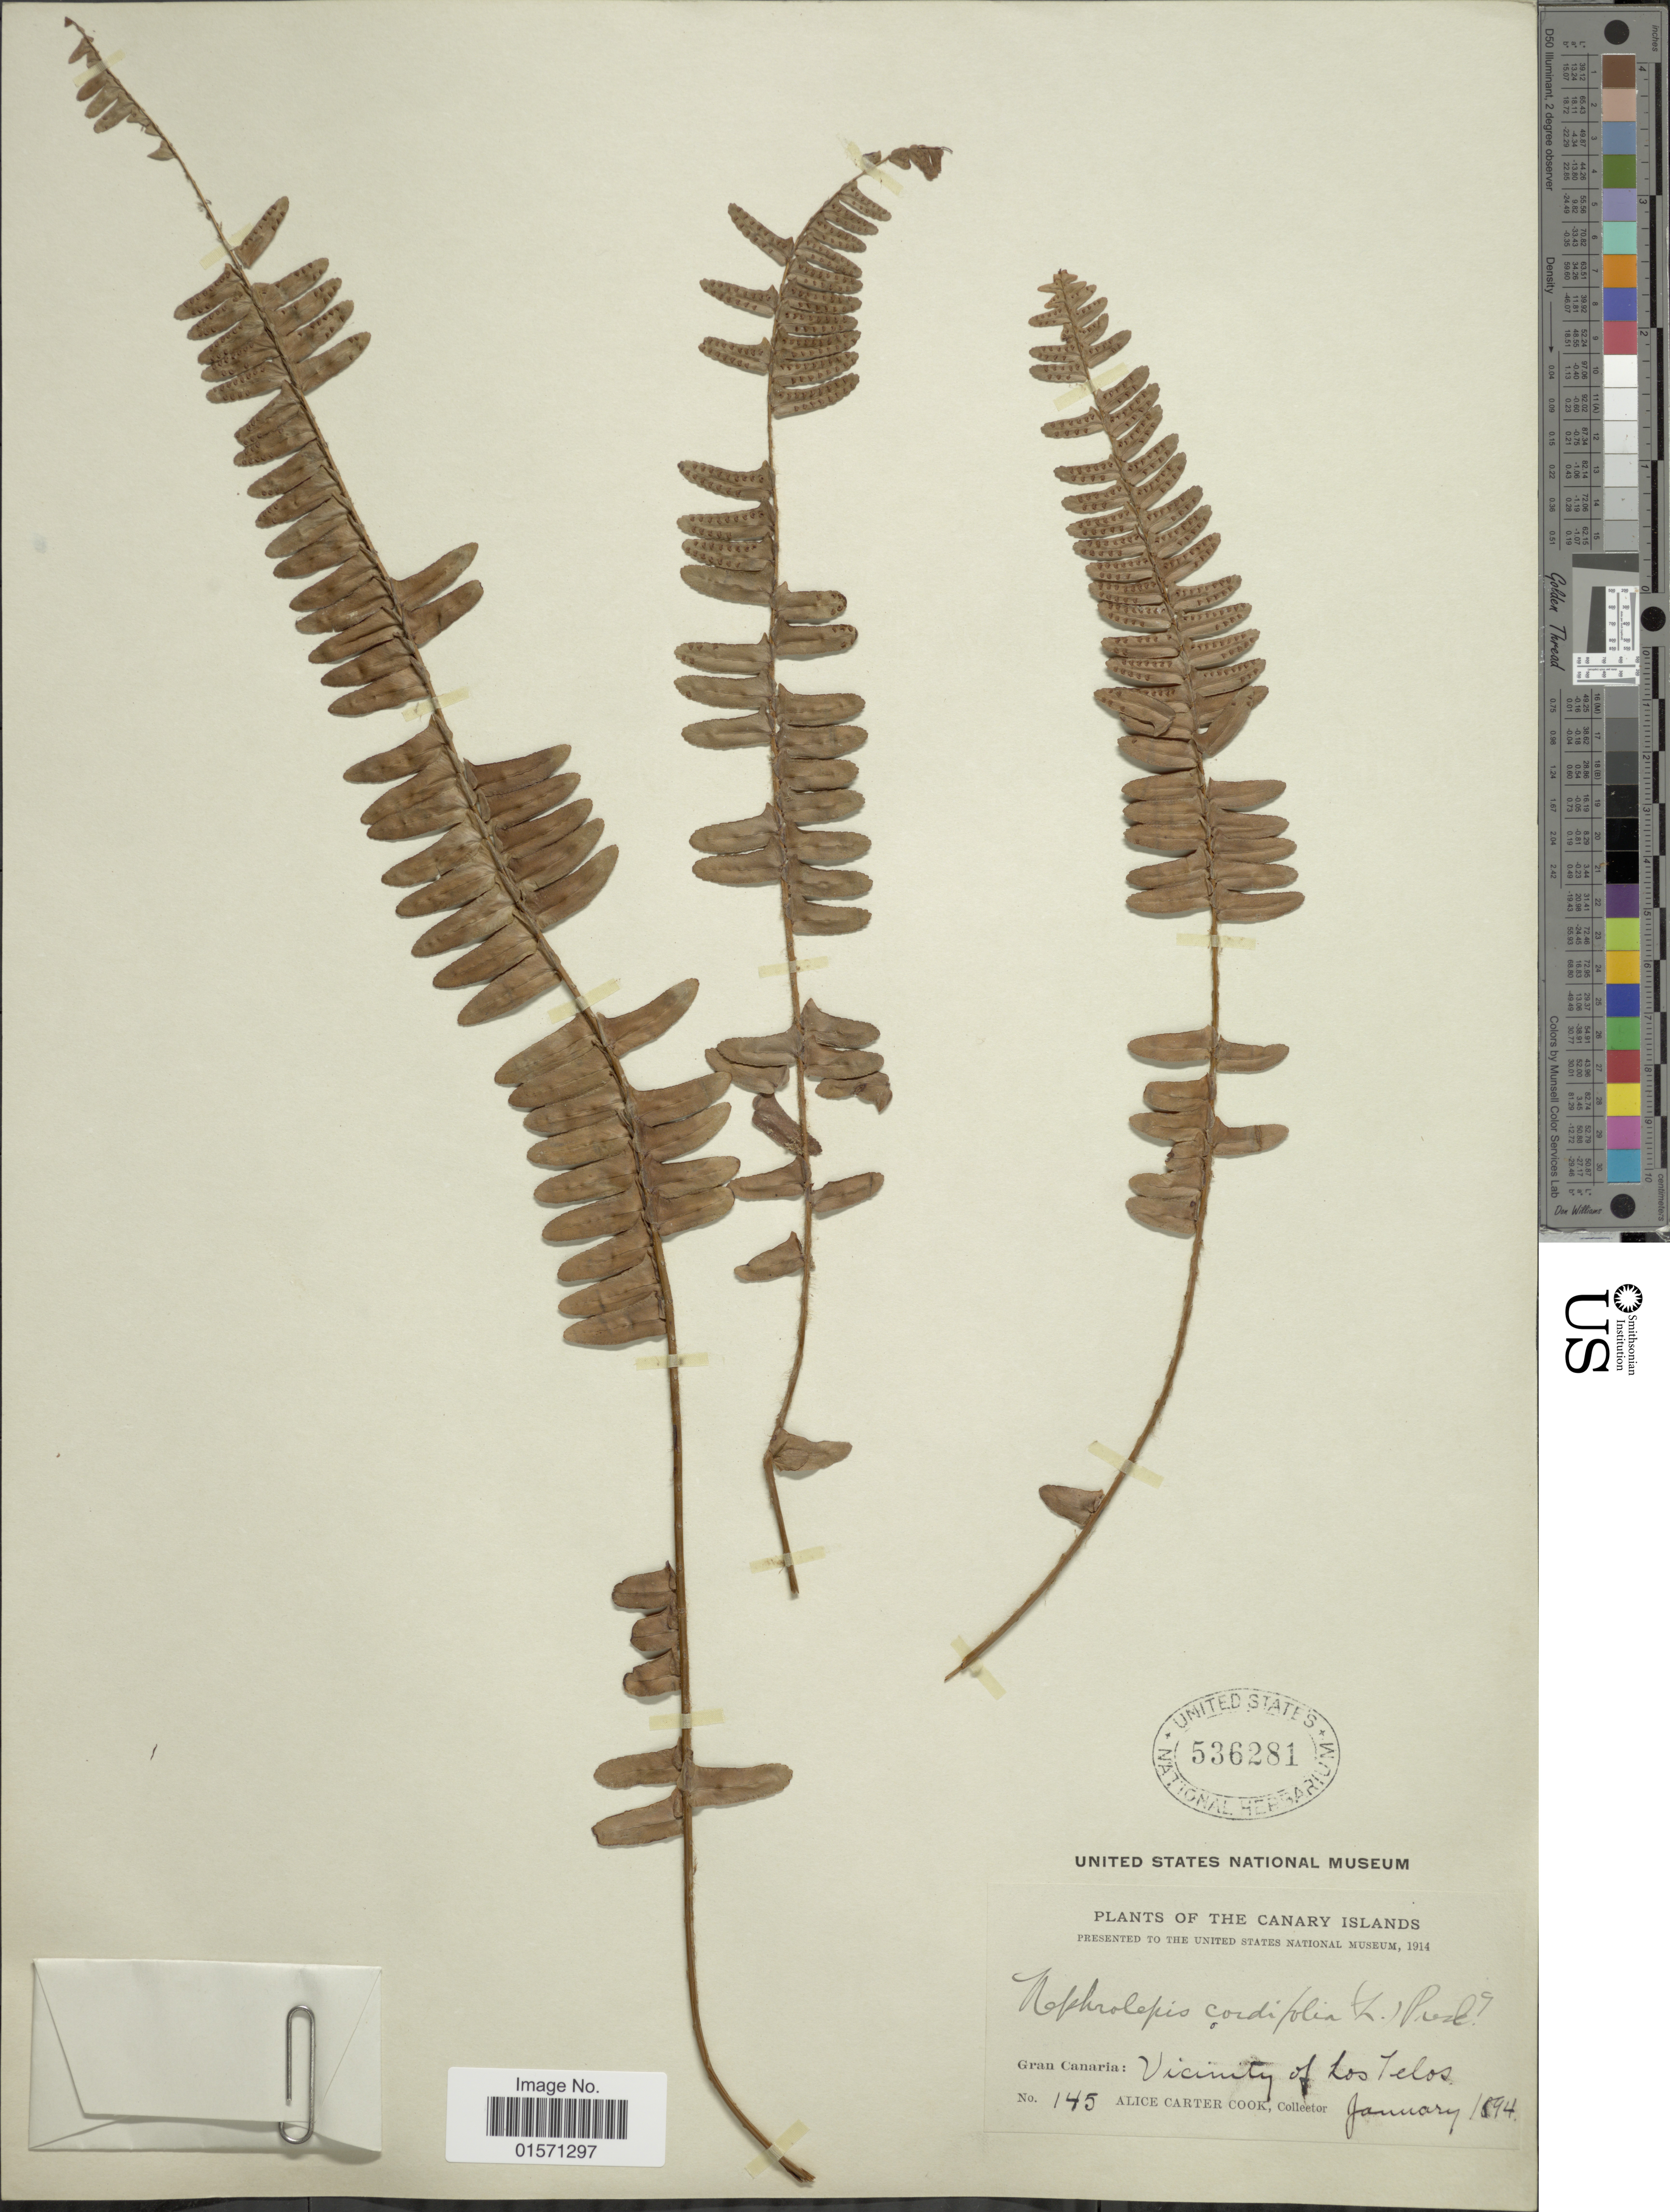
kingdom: Plantae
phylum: Tracheophyta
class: Polypodiopsida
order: Polypodiales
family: Nephrolepidaceae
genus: Nephrolepis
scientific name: Nephrolepis tuberosa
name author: (Willd.) C. Presl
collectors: Alice C. Cook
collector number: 145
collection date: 1894-01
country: Spain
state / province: Canarias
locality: Canary Islands. Gran Canaria: Vicinity of Los Telos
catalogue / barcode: US 536281